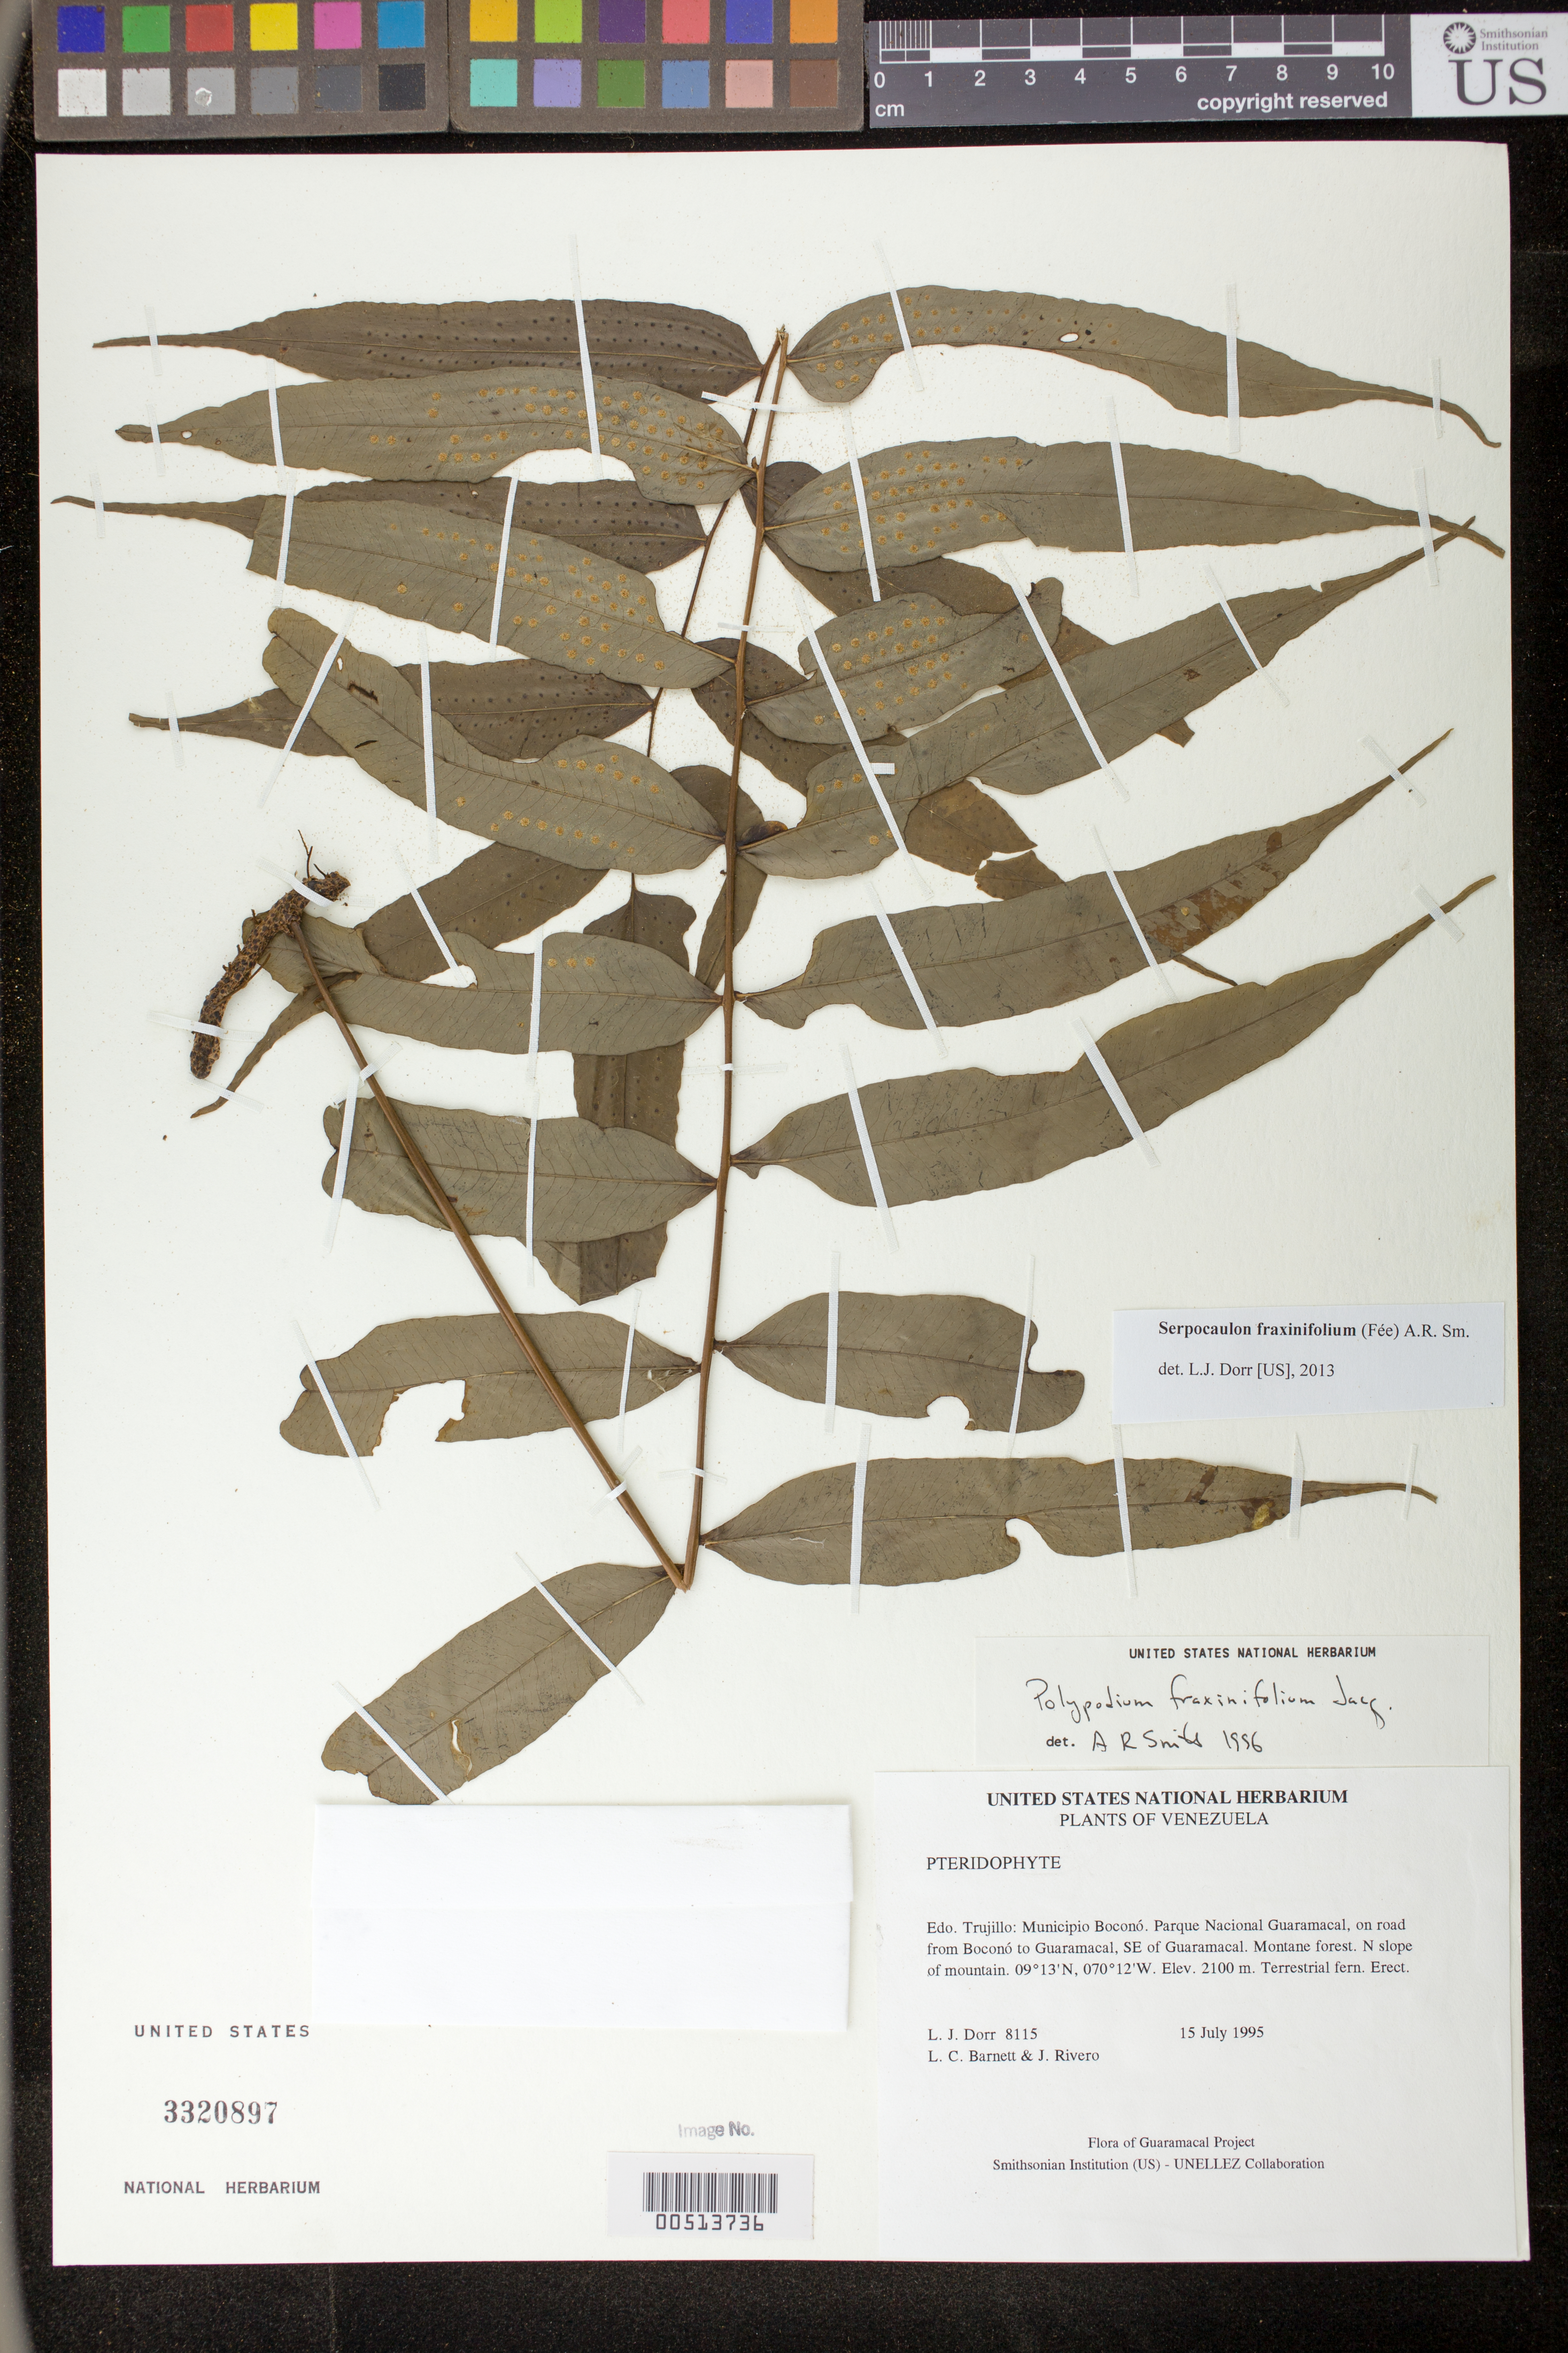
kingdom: Plantae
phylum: Tracheophyta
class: Polypodiopsida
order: Polypodiales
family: Polypodiaceae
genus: Serpocaulon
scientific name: Serpocaulon fraxinifolium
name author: (Jacq.) A.R. Sm.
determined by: Dorr, L. J., (BOT), Smithsonian Institution - National Museum of Natural History (UNITED STATES)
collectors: L. J. Dorr, L. C. Barnett & J. Rivero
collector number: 8115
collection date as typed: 15 Jul 1995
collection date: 1995-07-15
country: Venezuela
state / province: Trujillo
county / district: Boconó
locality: Parque Nacional Guaramacal, road from Boconó to Guaramacal, SE of Boconó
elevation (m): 2100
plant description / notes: PORT, UC, US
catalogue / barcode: US 3320897